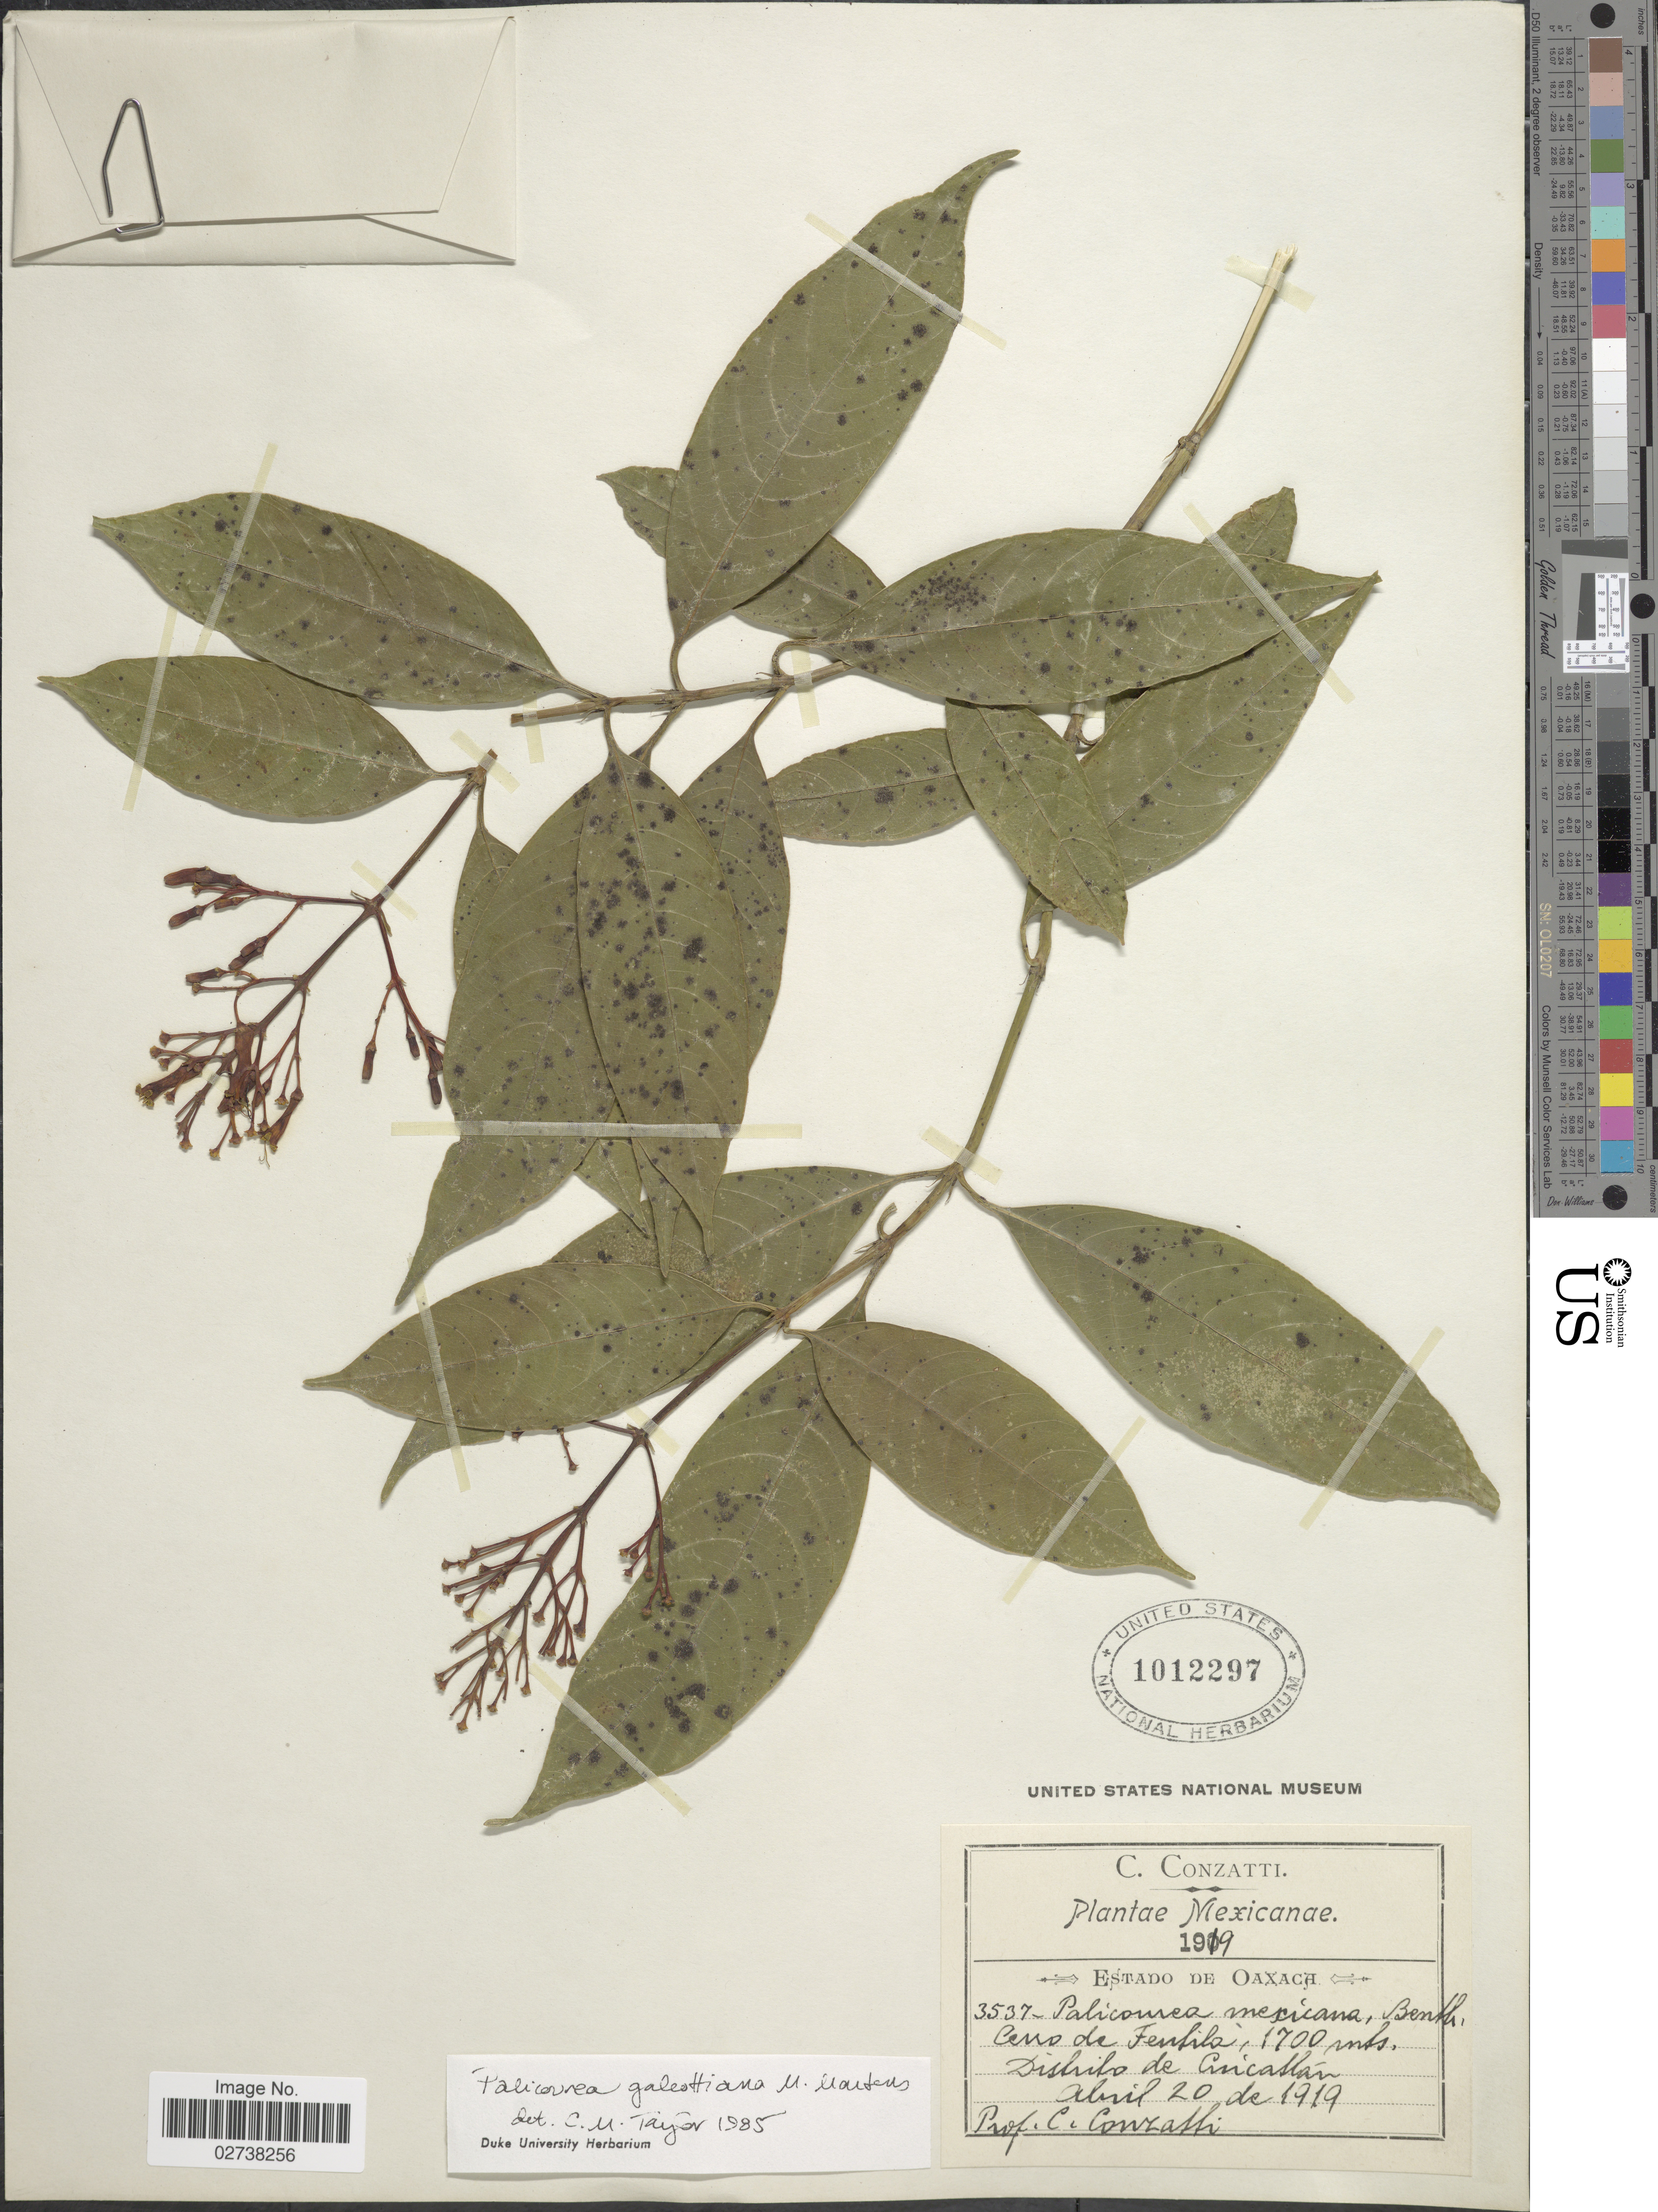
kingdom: Plantae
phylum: Tracheophyta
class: Magnoliopsida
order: Gentianales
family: Rubiaceae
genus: Palicourea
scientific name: Palicourea galeottiana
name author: M. Martens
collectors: C. Conzatti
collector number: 3537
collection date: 1919-04-20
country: Mexico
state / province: Oaxaca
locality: Cerra de Teutila, Distrito de Cuicatlán.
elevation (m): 1700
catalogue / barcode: US 1012297